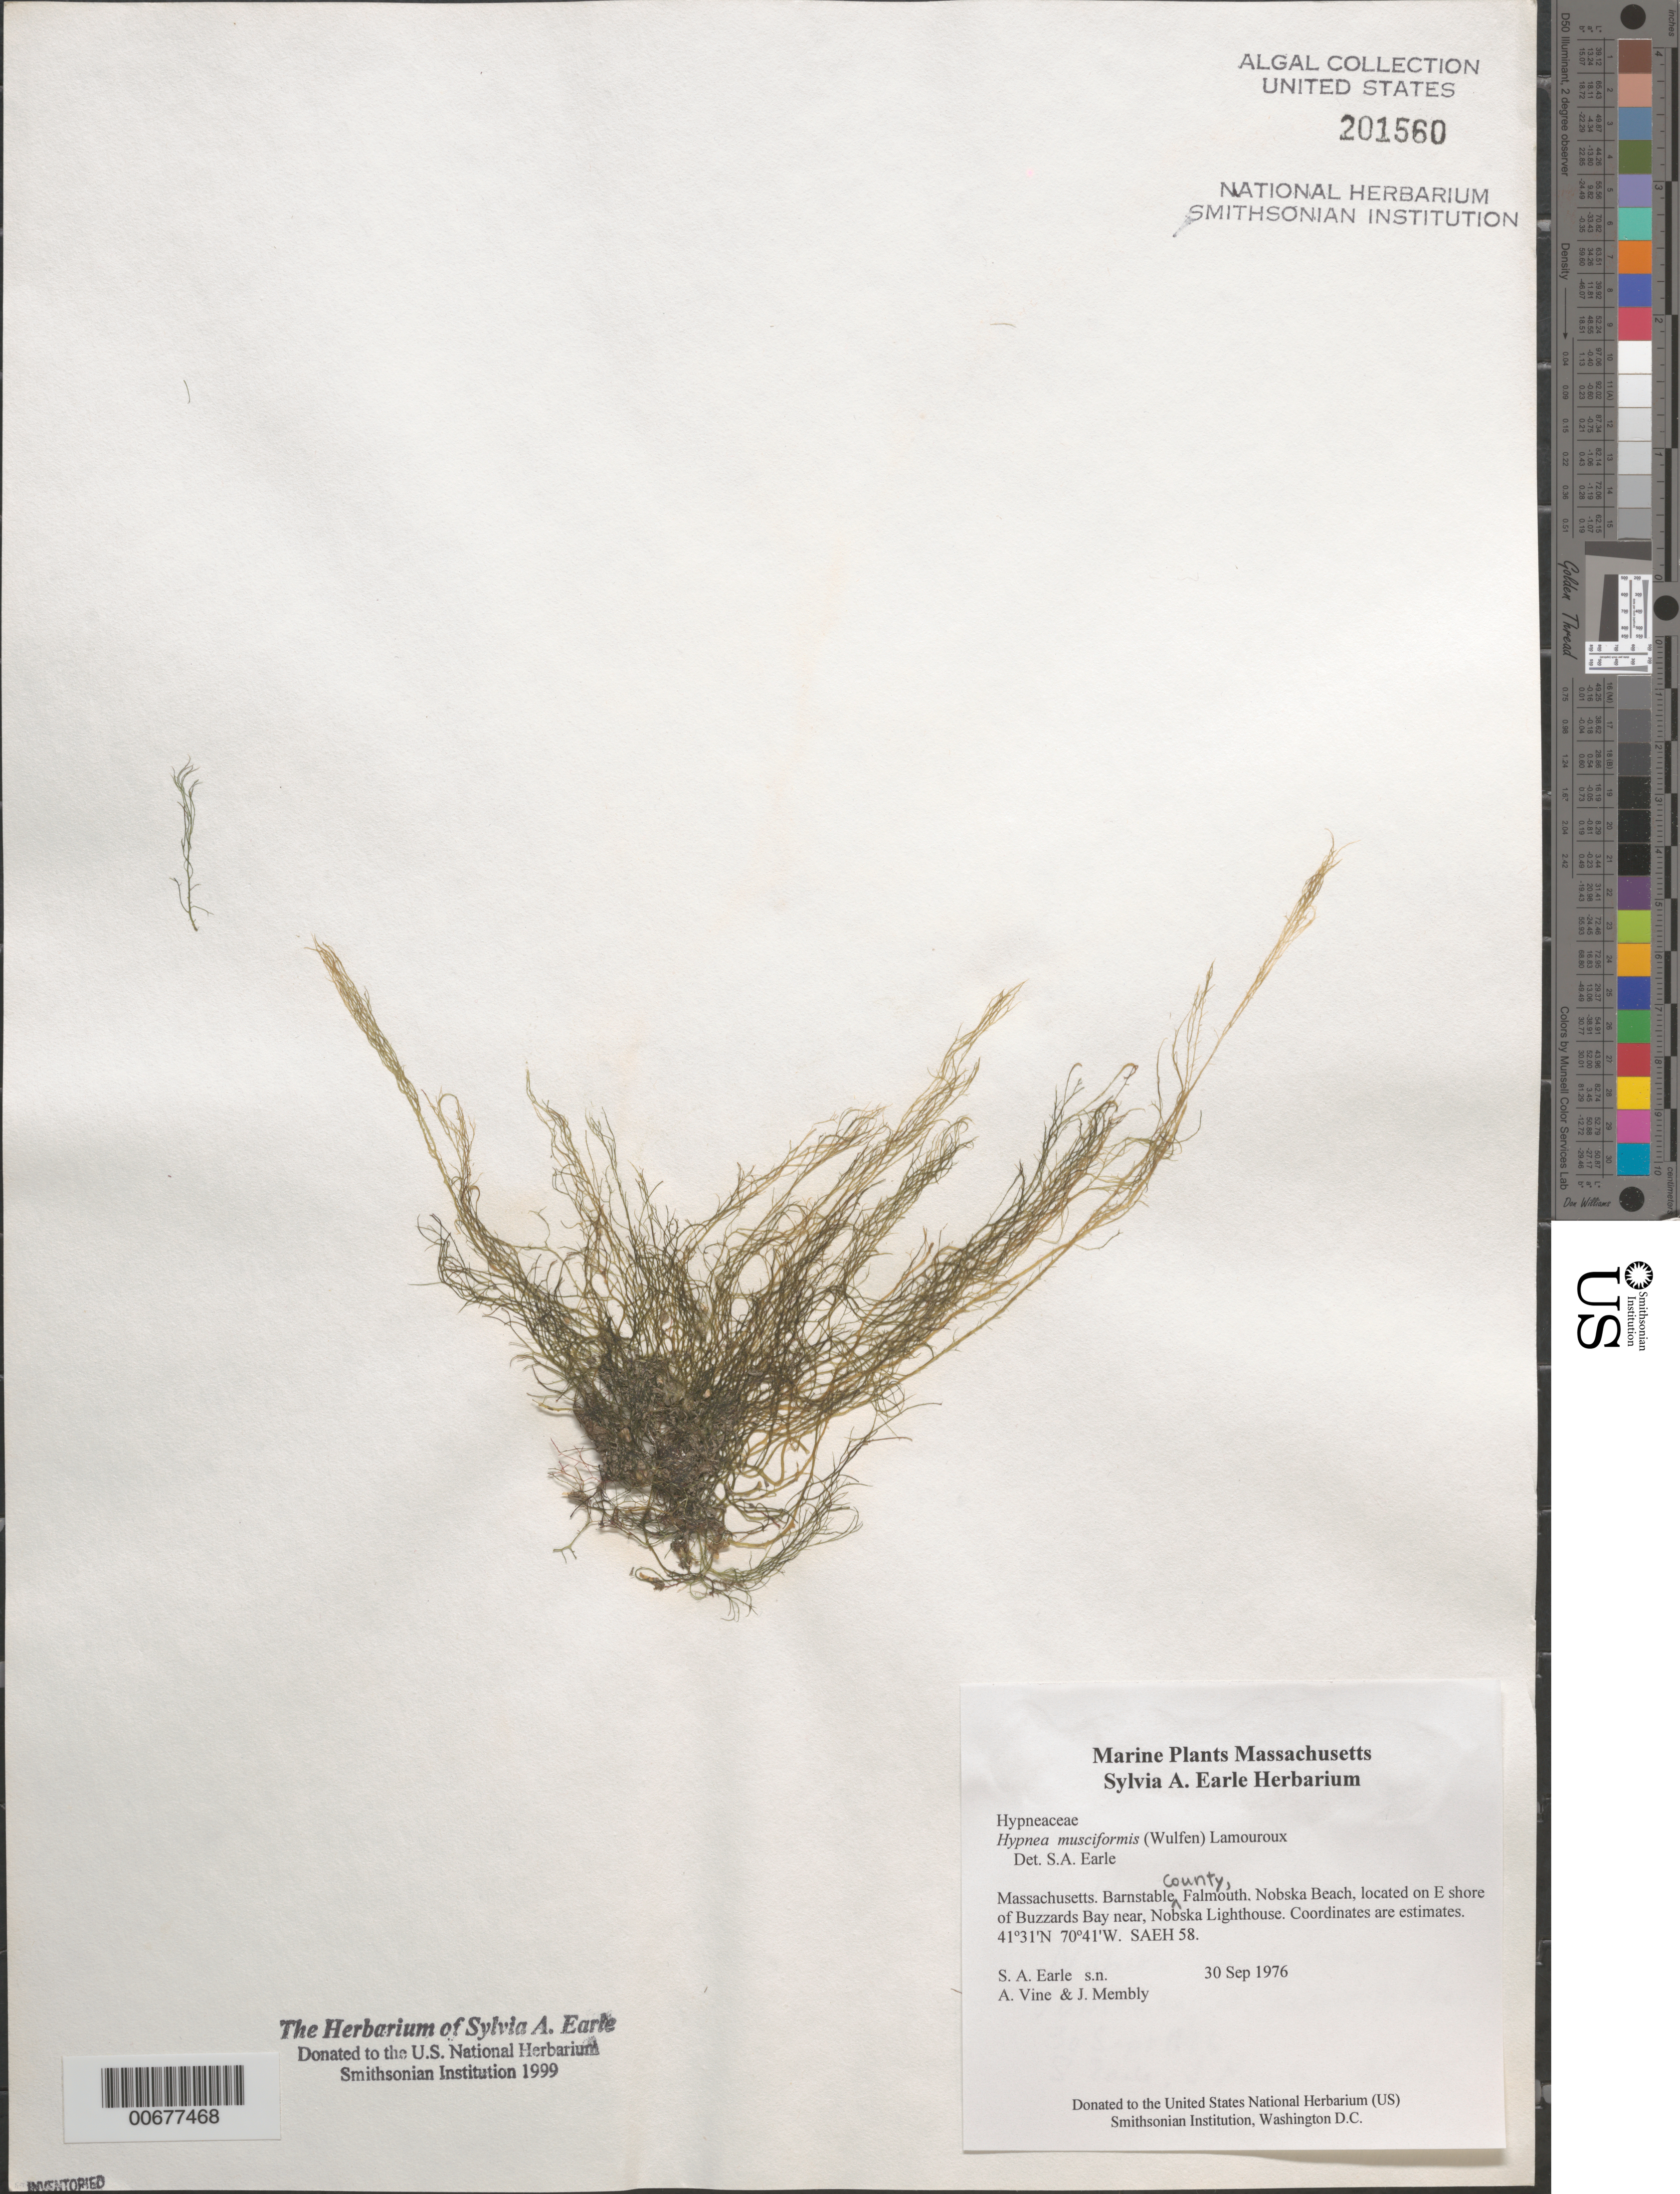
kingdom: Plantae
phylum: Rhodophyta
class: Florideophyceae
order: Gigartinales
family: Cystocloniaceae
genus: Hypnea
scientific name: Hypnea musciformis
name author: (Wulfen) J.V.Lamouroux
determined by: Earle, S. A.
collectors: S. A. Earle, A. Vine & J. Membley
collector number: SAEH 58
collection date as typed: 30 Sep 1976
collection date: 1976-09-30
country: United States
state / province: Massachusetts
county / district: Barnstable County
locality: Falmouth, Nobska Beach, near Nobska Lighthouse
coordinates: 41 31' N, 70 41' W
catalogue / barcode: US 201560